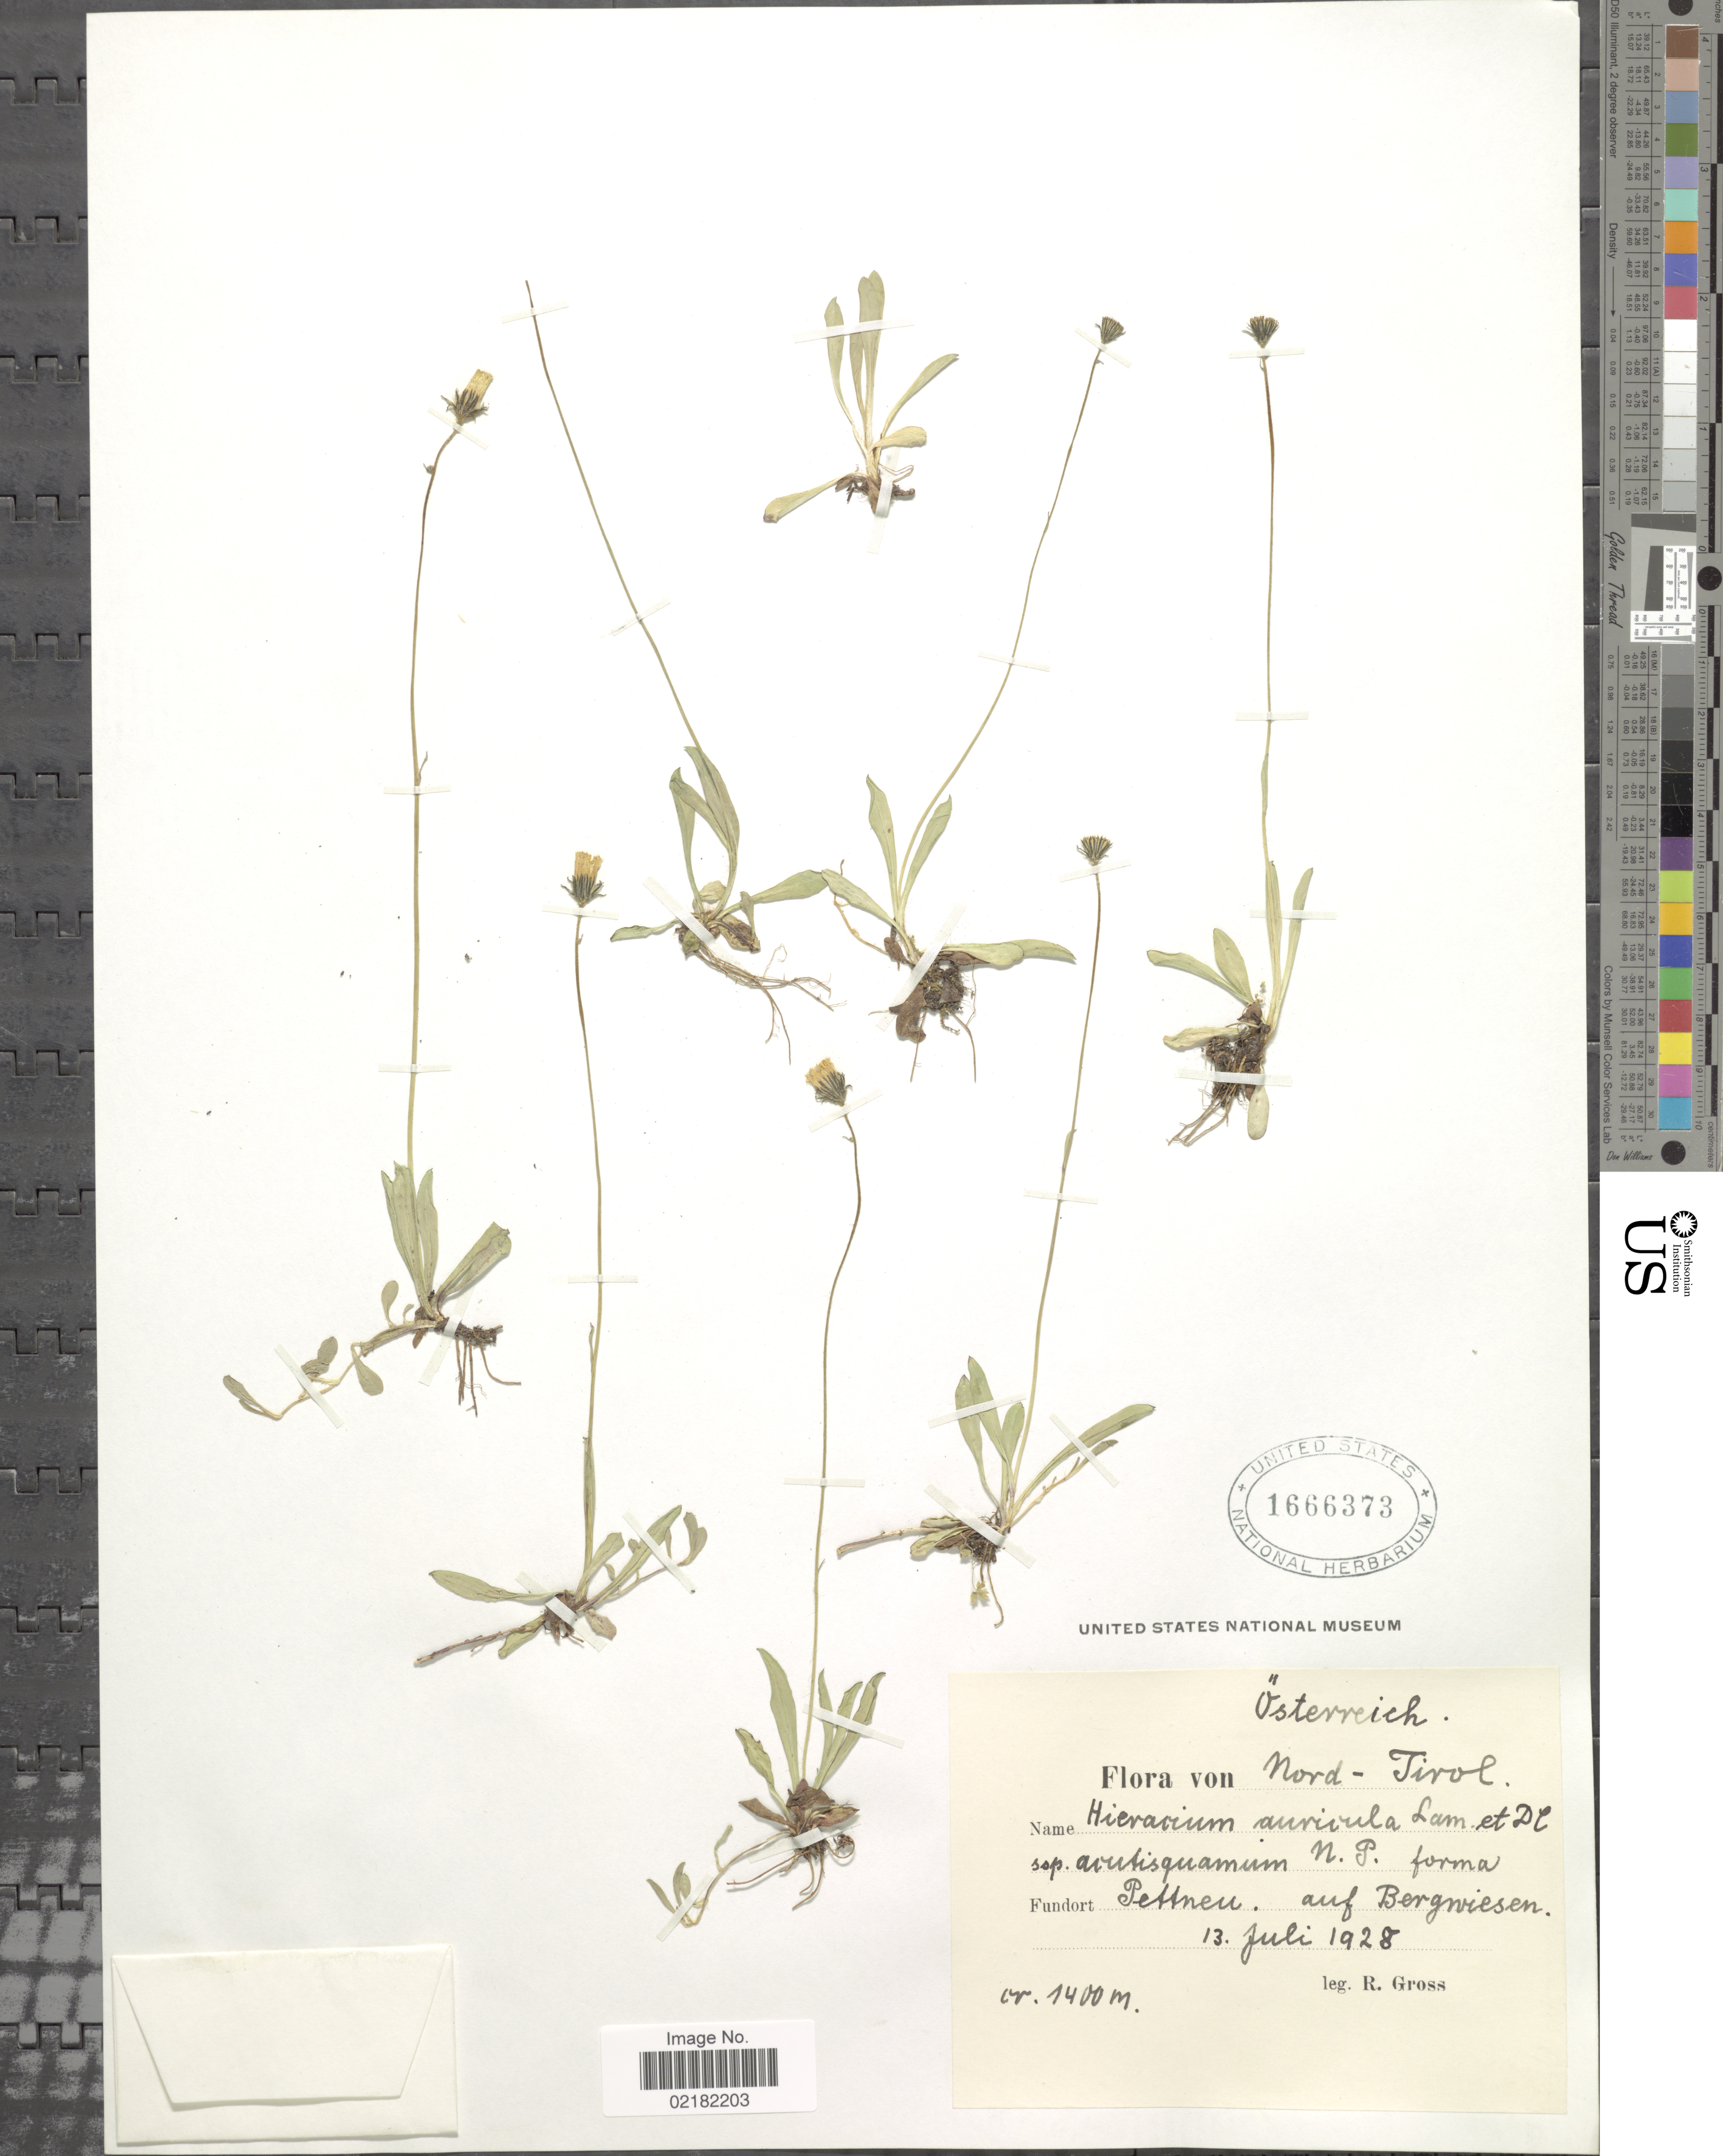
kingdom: Plantae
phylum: Tracheophyta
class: Magnoliopsida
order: Asterales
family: Asteraceae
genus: Pilosella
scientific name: Pilosella floribunda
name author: (Wimm. & Grab.) Fr. a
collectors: R. Gross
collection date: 1928-07-13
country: Austria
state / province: Tirol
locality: Nord-Tirol, Österreich, Fundort Pettneu, auf Bergwiesen.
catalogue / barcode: US 1666373